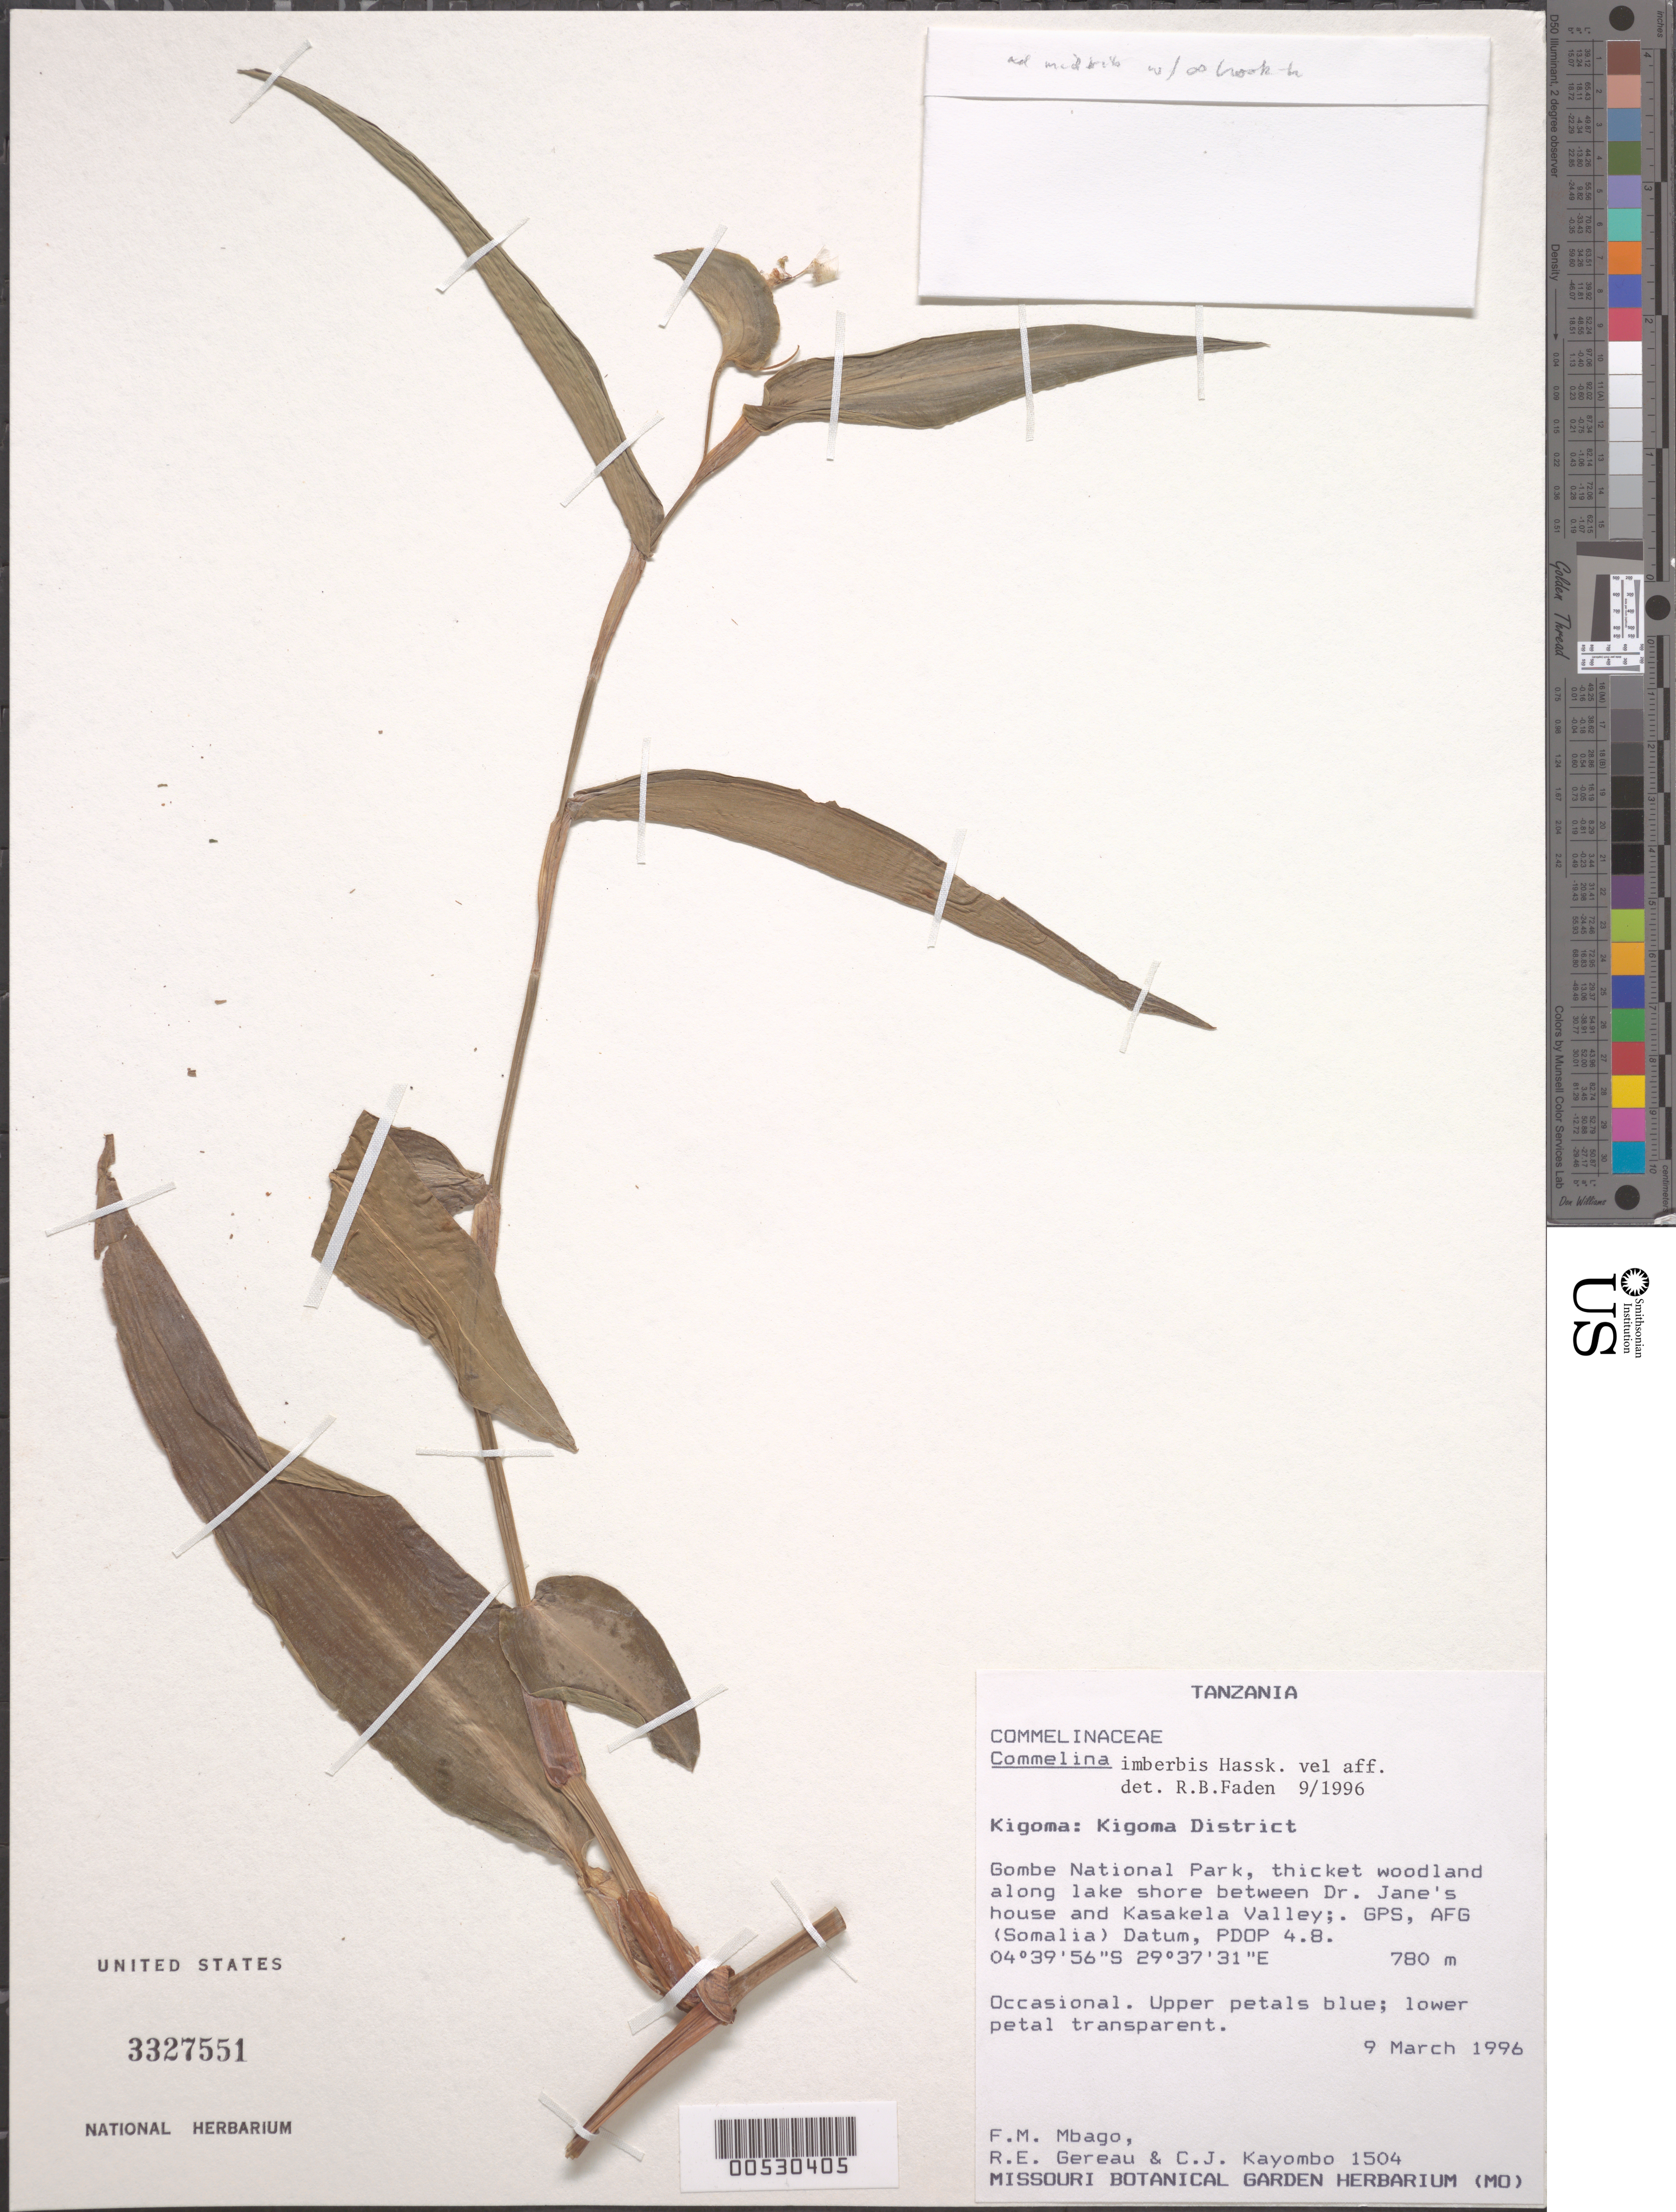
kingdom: Plantae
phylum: Tracheophyta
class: Liliopsida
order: Commelinales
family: Commelinaceae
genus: Commelina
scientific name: Commelina imberbis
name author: Ehrenb. ex Hassk.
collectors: F. Mbago, R. E. Gereau & C. J. Kayombo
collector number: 1504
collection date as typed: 09 Mar 1996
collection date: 1996-03-09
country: Tanzania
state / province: Kigoma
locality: Kigoma dist., gombe national park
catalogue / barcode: US 3327551